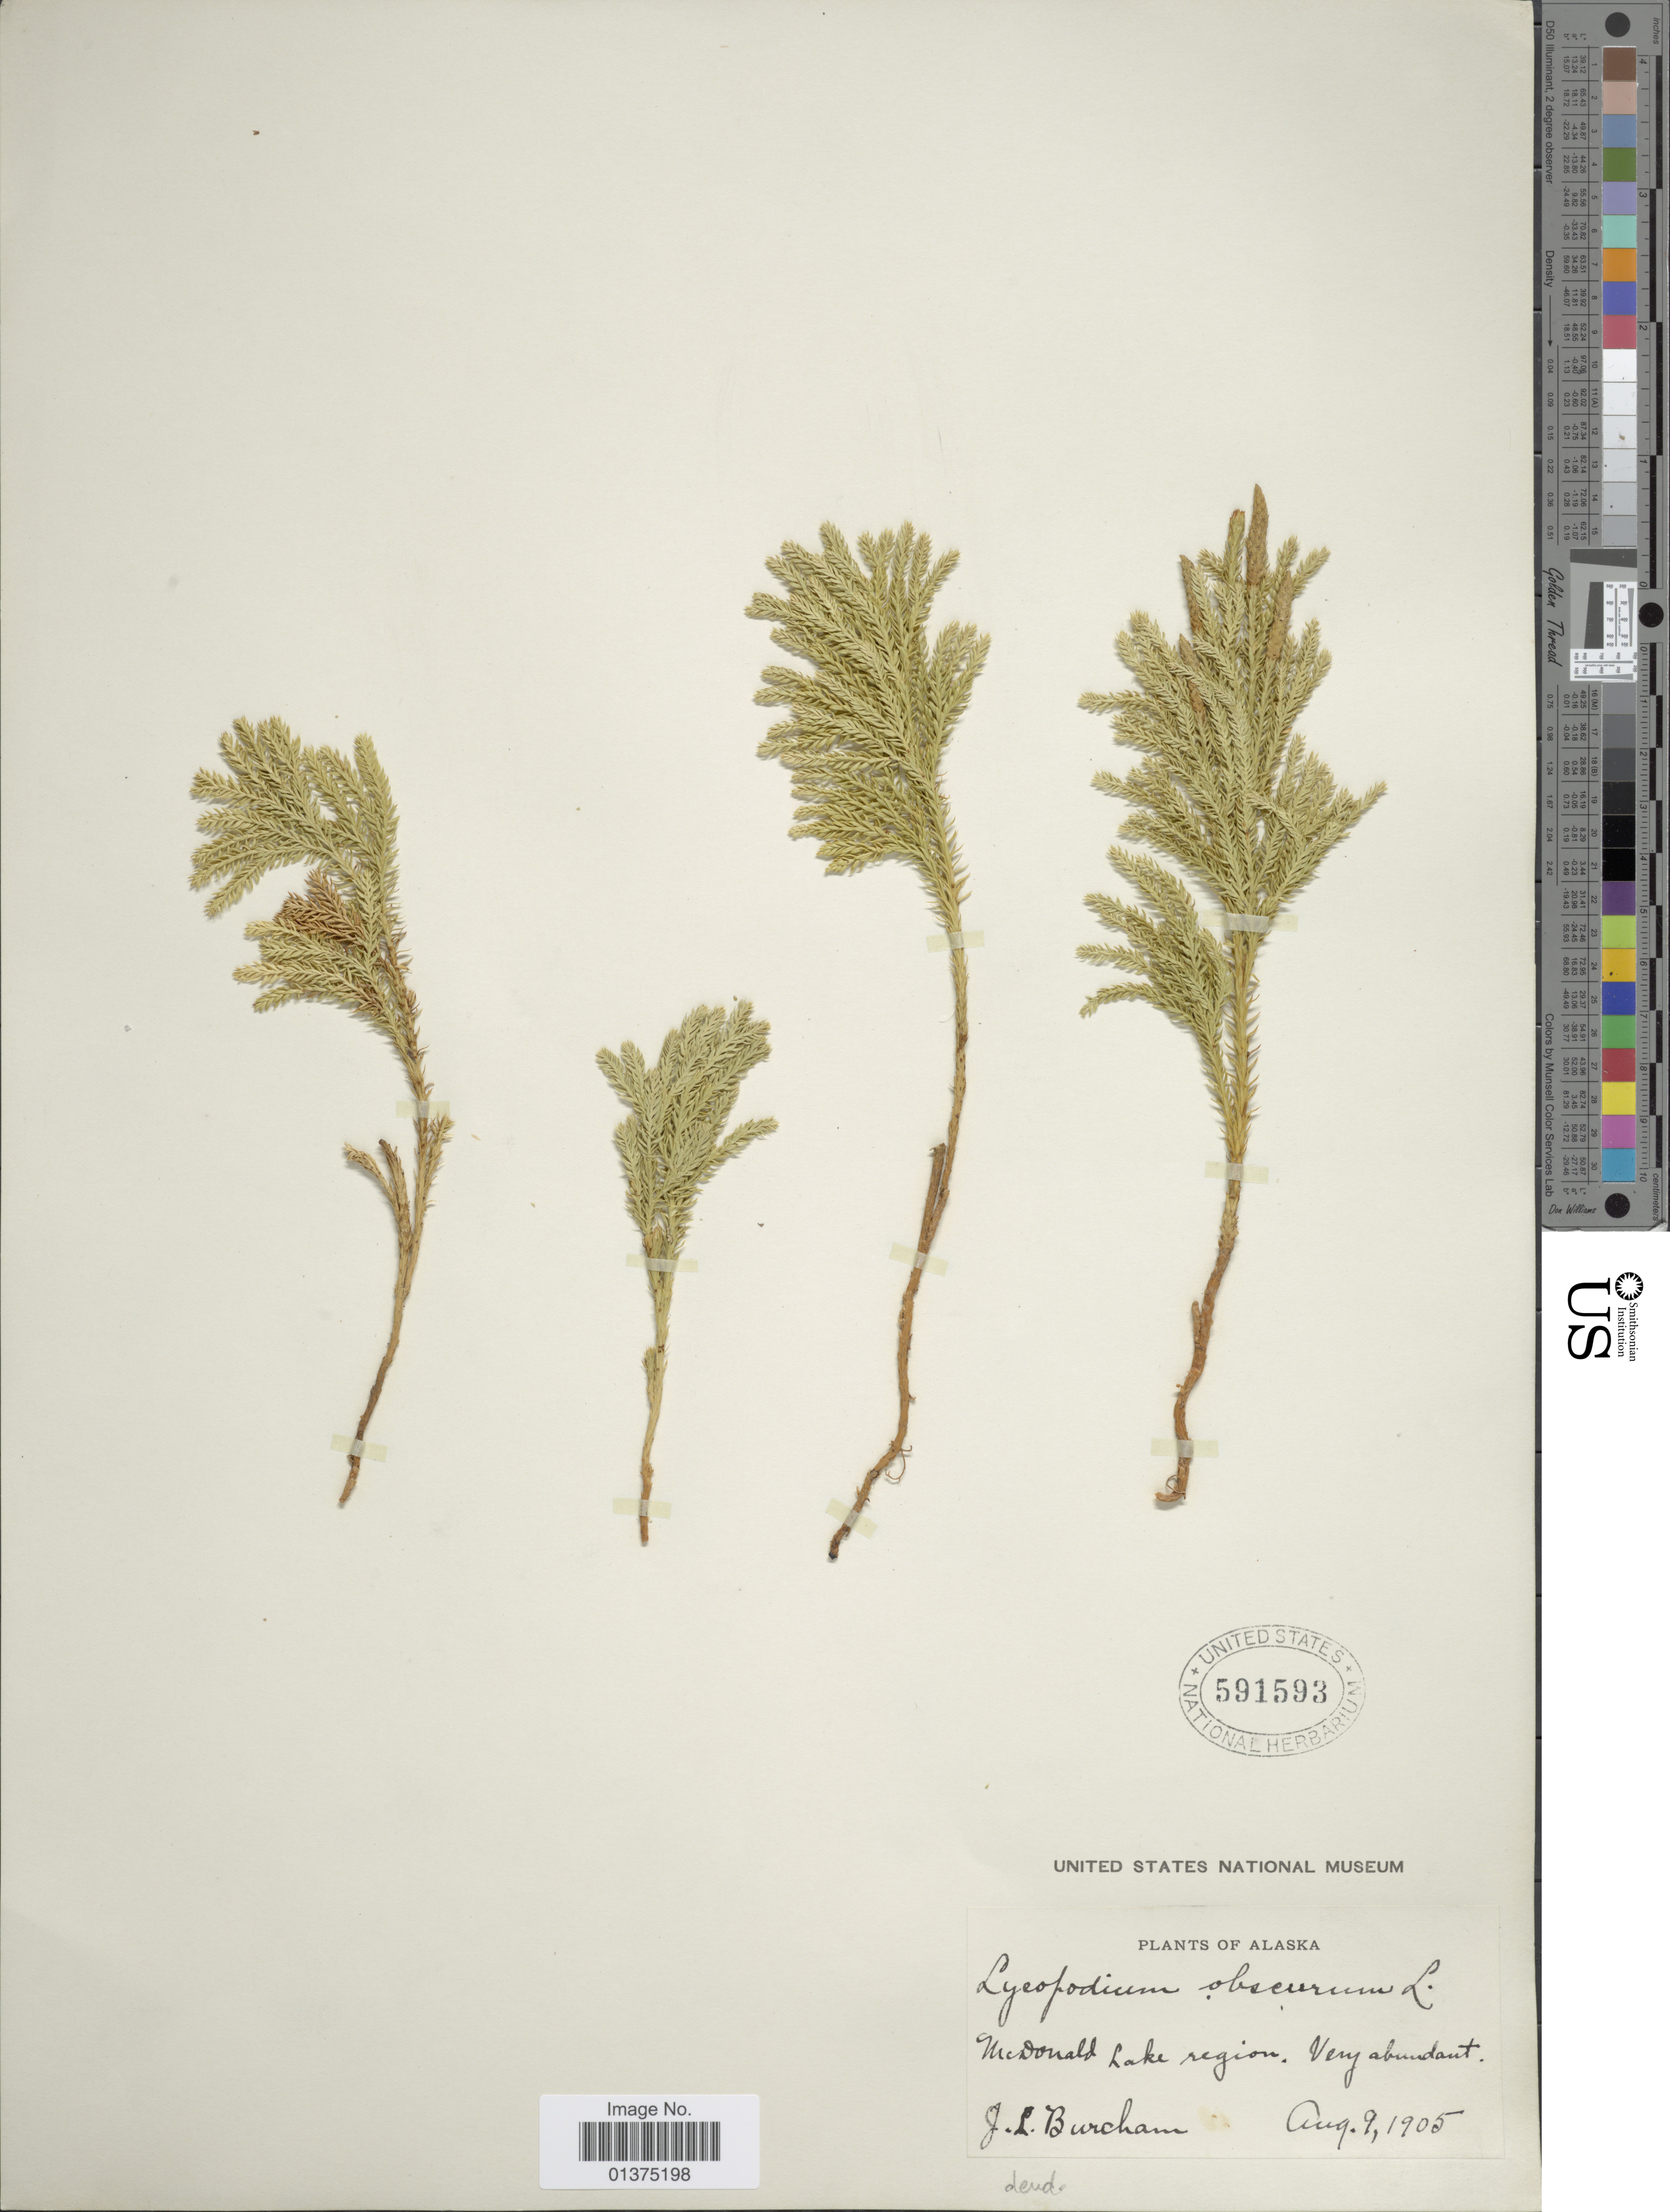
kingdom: Plantae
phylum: Tracheophyta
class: Lycopodiopsida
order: Lycopodiales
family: Lycopodiaceae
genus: Dendrolycopodium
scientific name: Dendrolycopodium dendroideum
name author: (Michx.) A. Haines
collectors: J. Burcham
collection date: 1905-08-09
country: United States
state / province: Alaska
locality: MacDonald Lake region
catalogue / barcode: US 591593